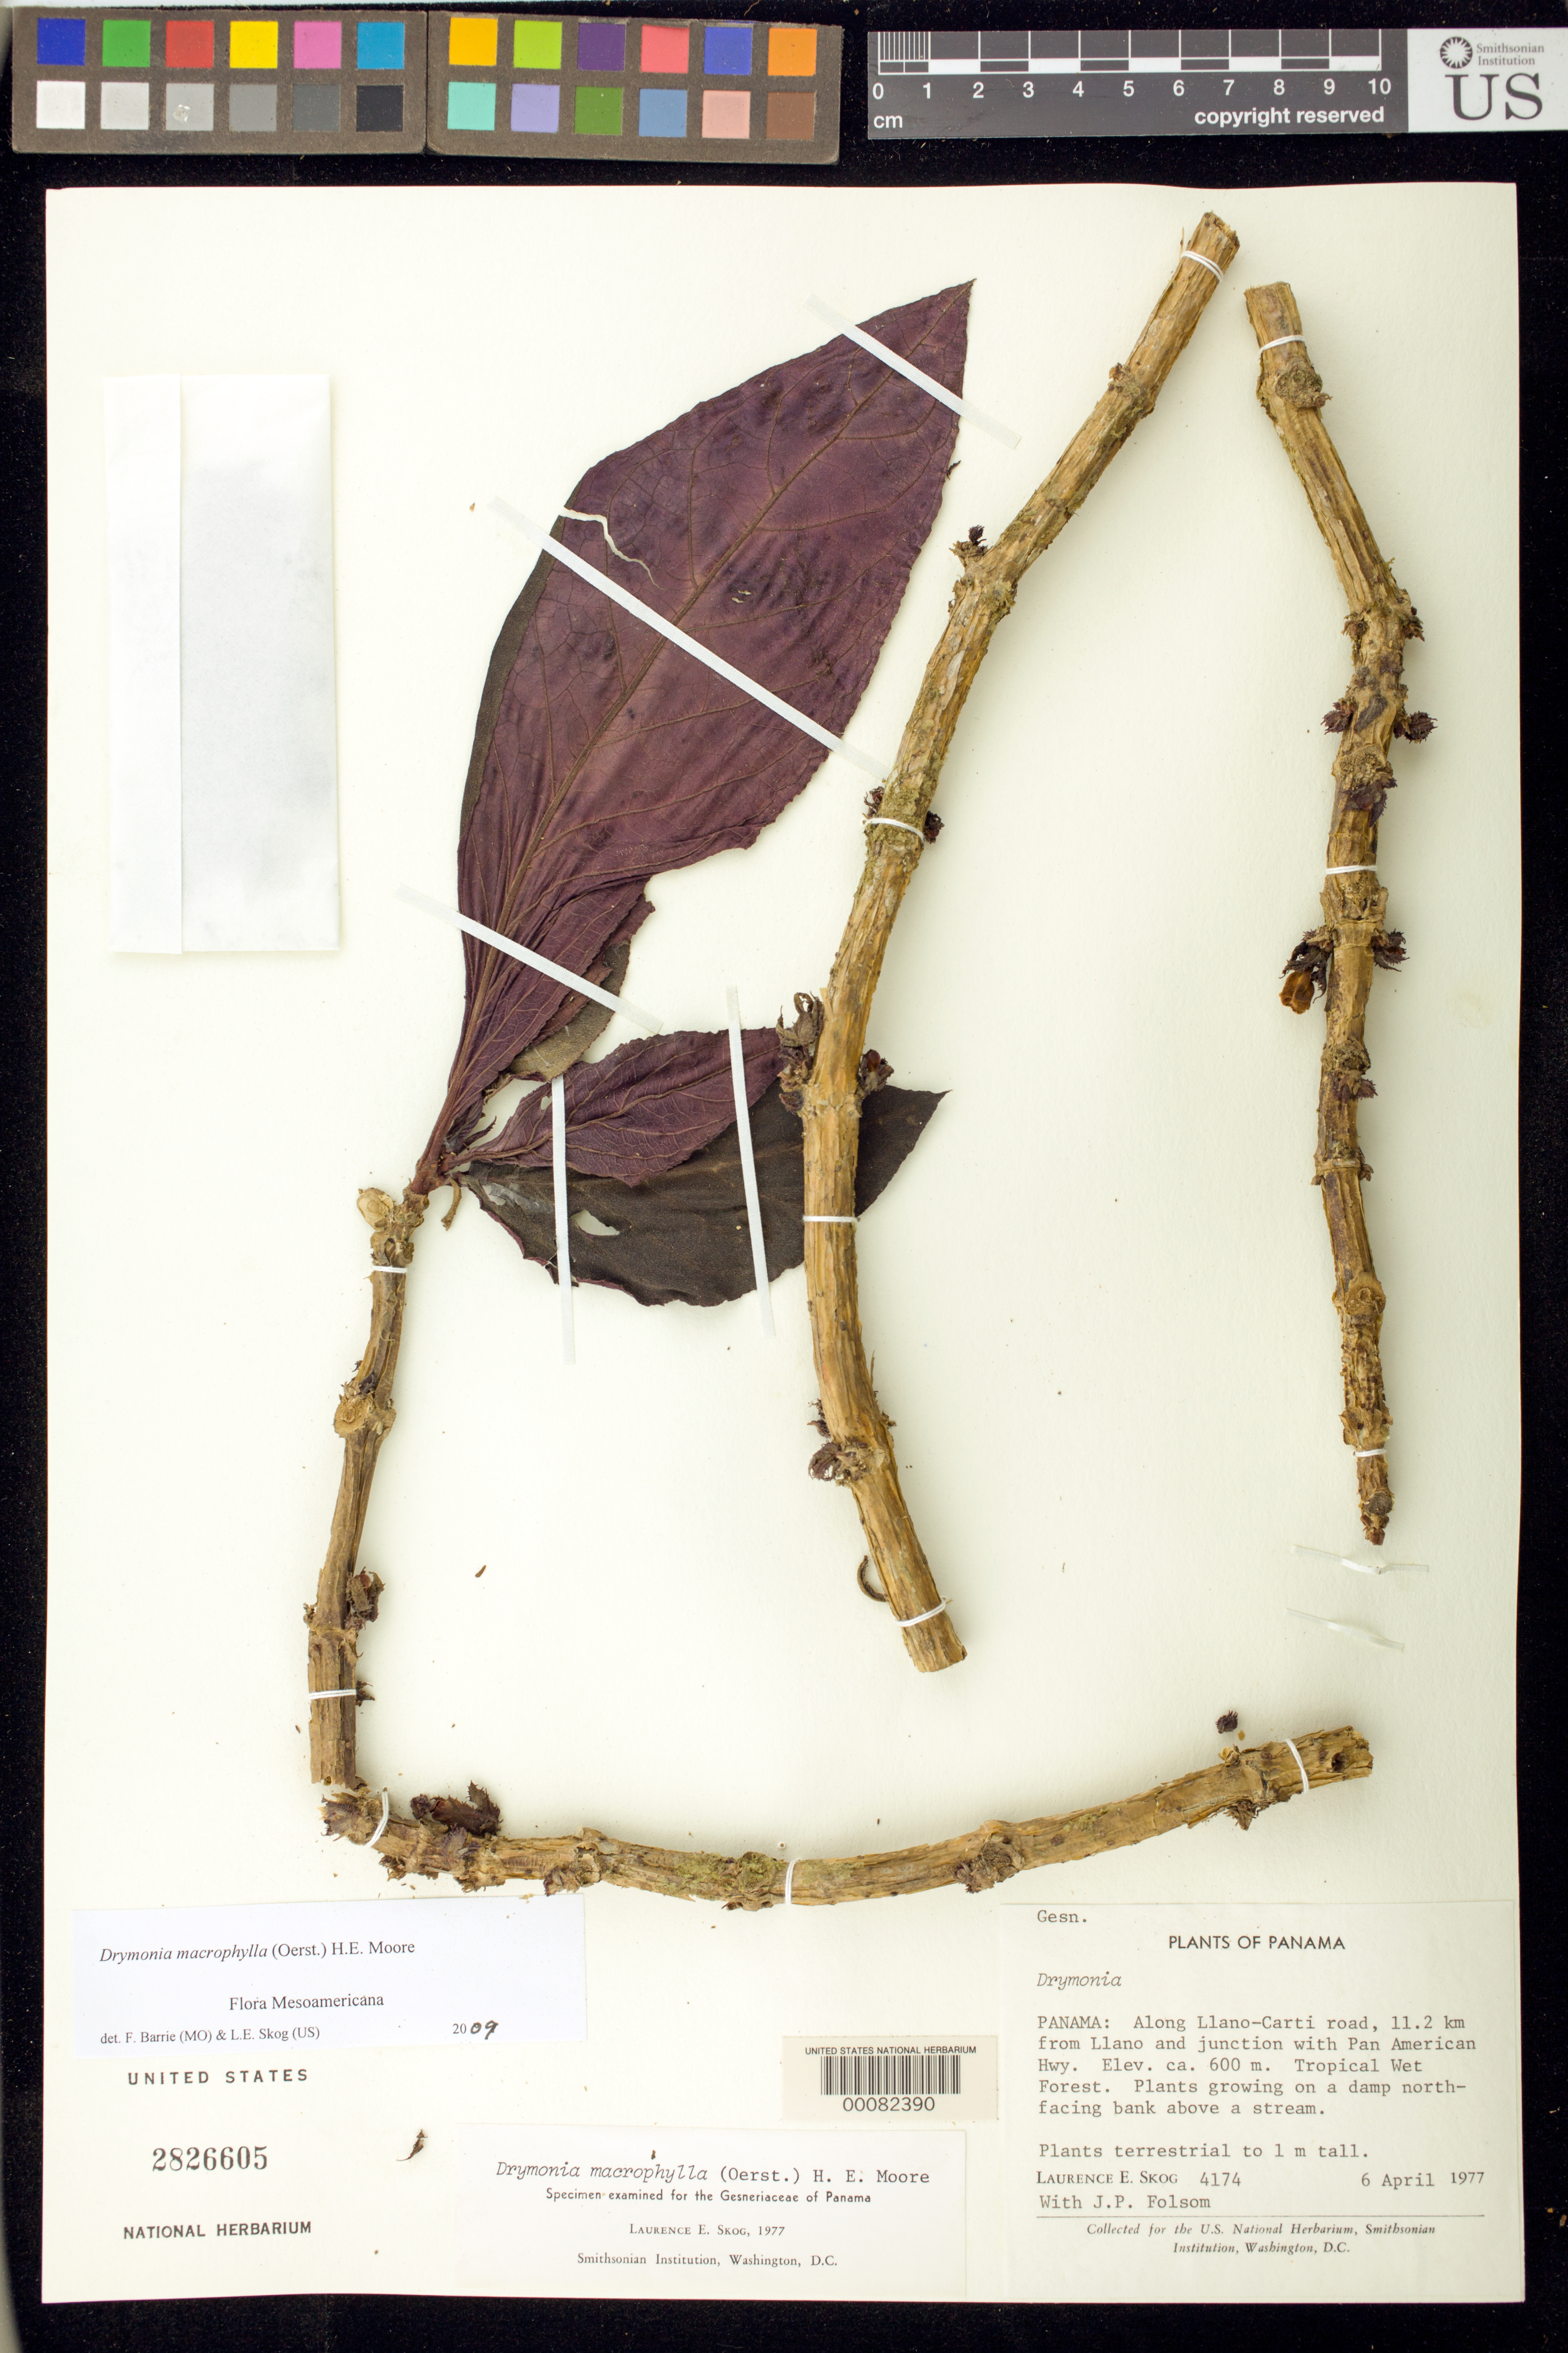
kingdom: Plantae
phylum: Tracheophyta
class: Magnoliopsida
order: Lamiales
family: Gesneriaceae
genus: Drymonia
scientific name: Drymonia macrophylla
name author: (Oerst.) H.E. Moore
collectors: L. E. Skog & J. P. Folsom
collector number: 4174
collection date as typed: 06 Apr 1977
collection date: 1977-04-06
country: Panama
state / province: Panamá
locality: Llano-Carti road, 11.2 km from Llano and junction with Pan American hwy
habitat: Tropical wet forest; growing on a damp north-facing bank above a stream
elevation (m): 600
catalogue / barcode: US 2826605